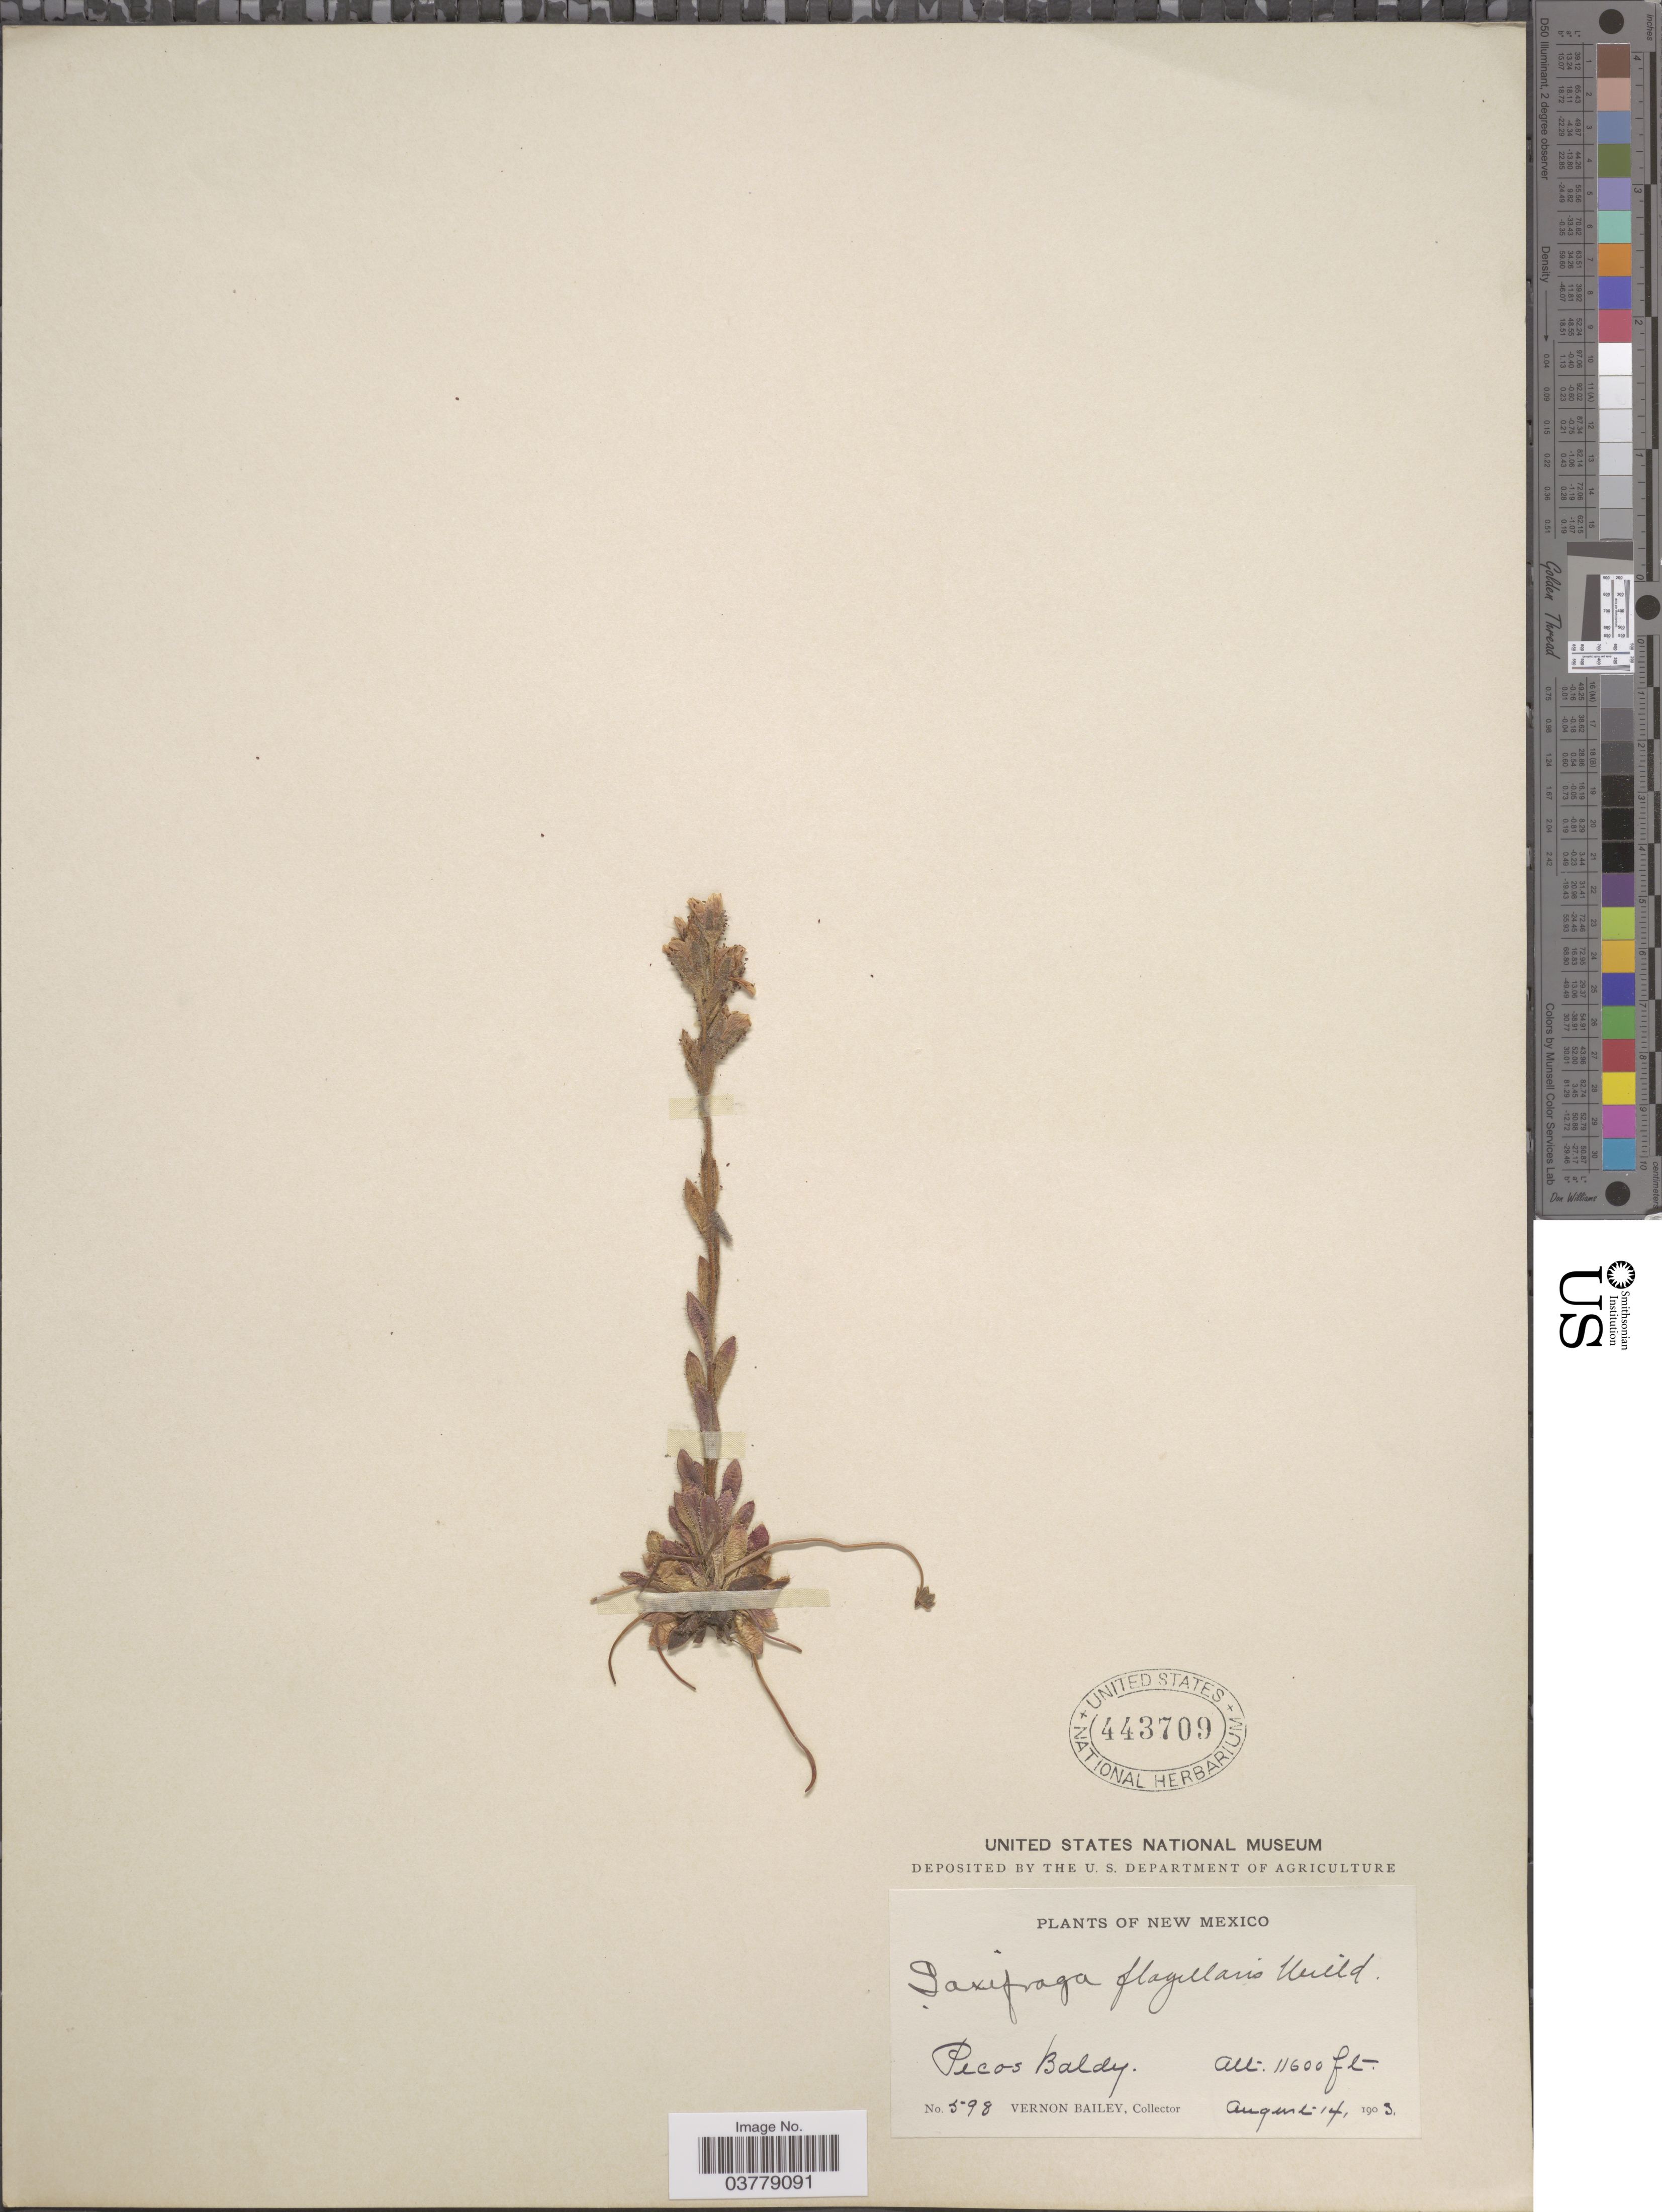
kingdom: Plantae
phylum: Tracheophyta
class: Magnoliopsida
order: Saxifragales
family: Saxifragaceae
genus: Saxifraga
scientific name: Saxifraga flagellaris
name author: Willd. ex Sternb.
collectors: V. O. Bailey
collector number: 598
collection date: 1903-08-14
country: United States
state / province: New Mexico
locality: Pecos Baldy.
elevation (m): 3536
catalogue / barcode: US 443709